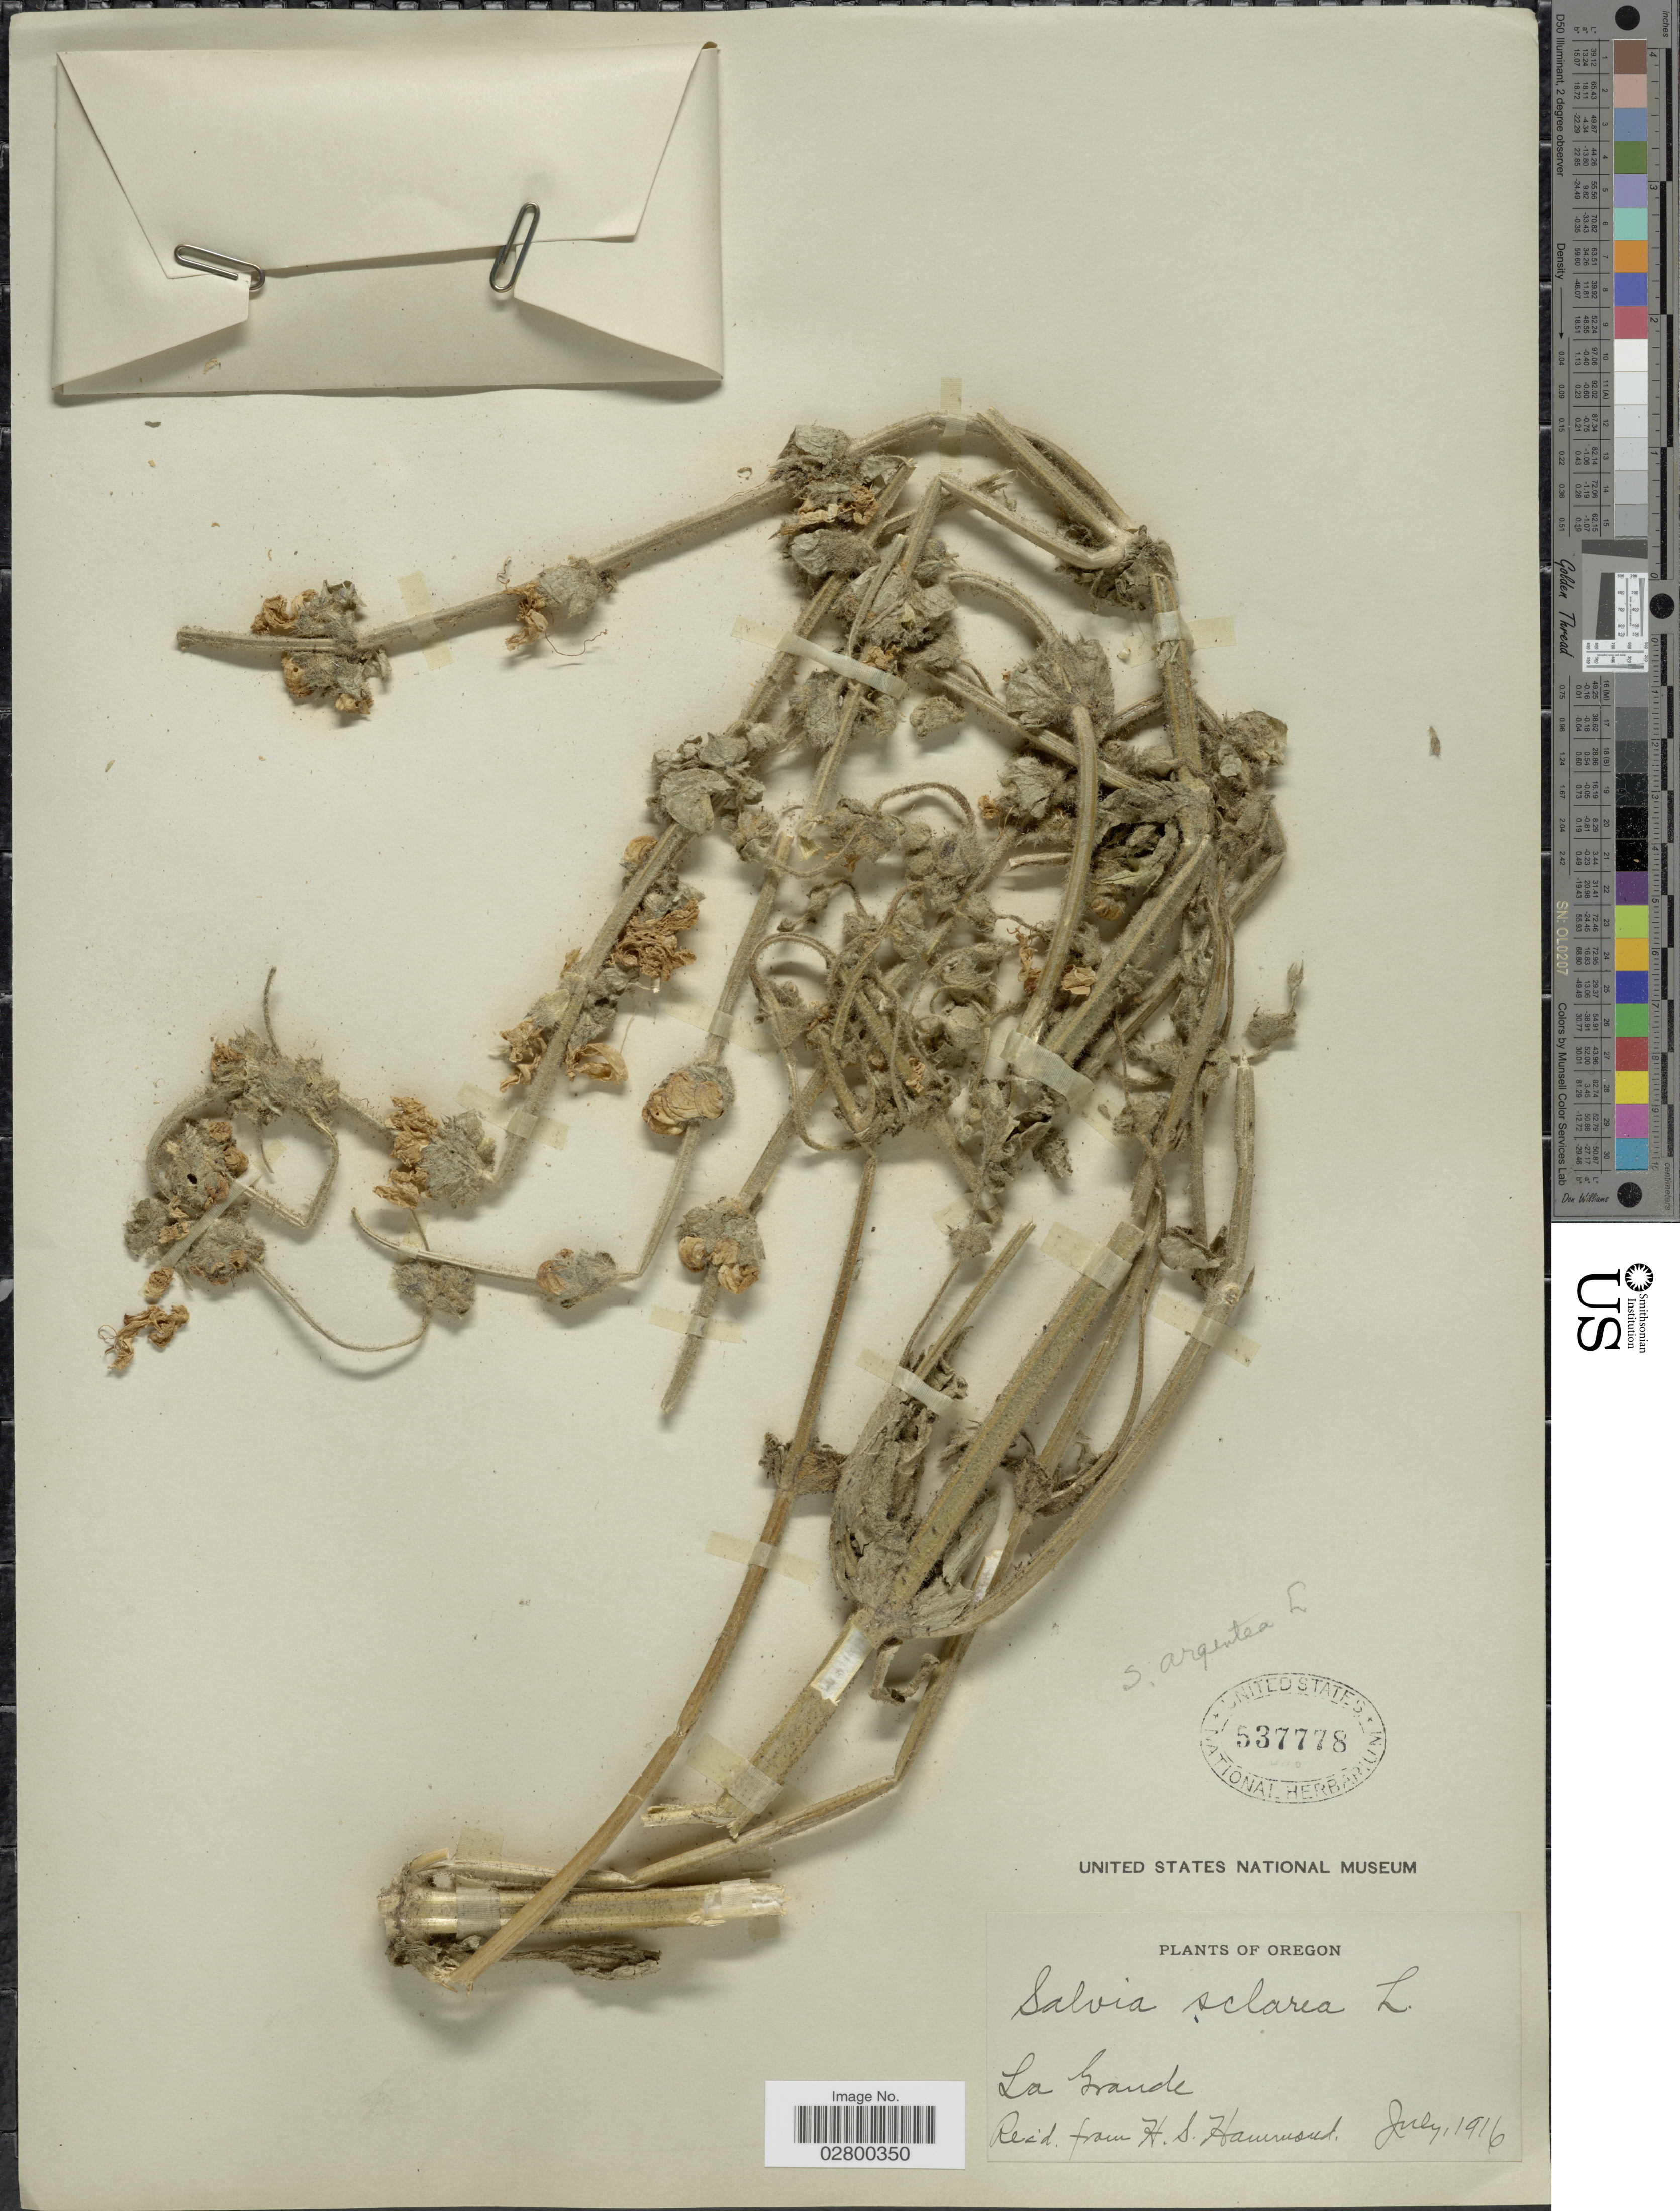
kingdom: Plantae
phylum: Tracheophyta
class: Magnoliopsida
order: Lamiales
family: Lamiaceae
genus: Salvia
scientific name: Salvia sclarea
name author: L.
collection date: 1916-07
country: United States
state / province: Oregon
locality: La Grande.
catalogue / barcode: US 537778